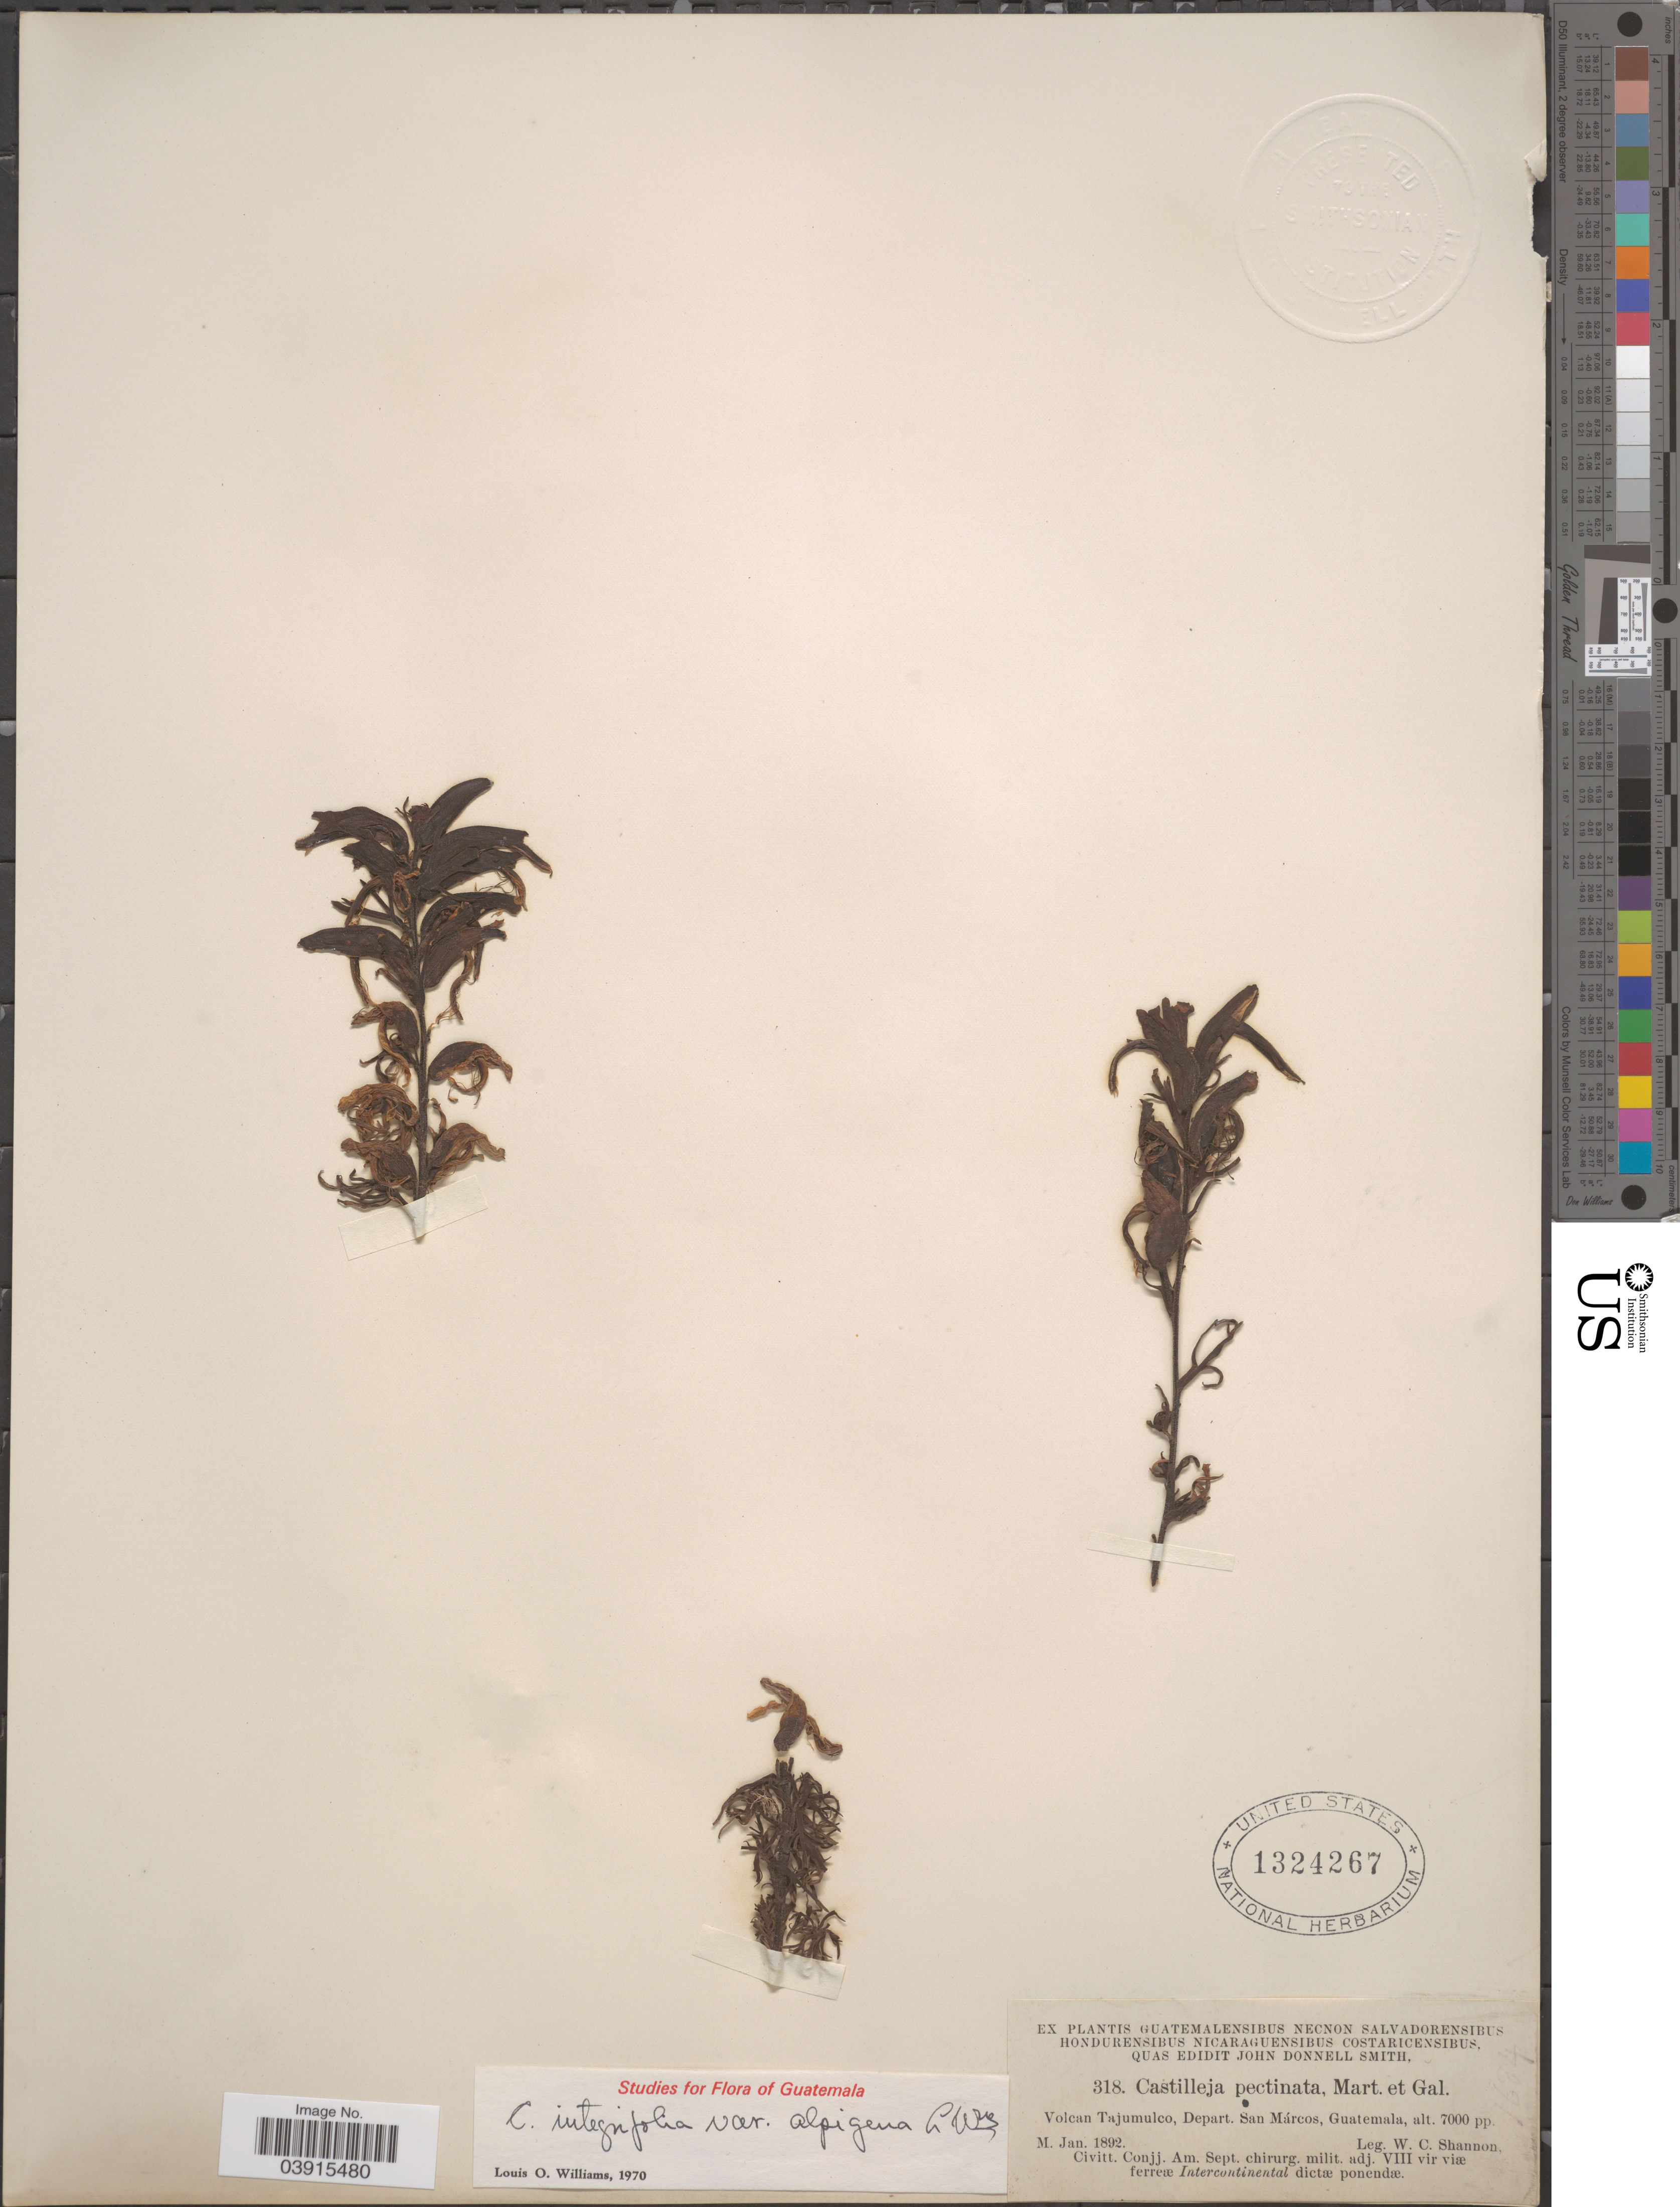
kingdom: Plantae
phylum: Tracheophyta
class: Magnoliopsida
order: Lamiales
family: Orobanchaceae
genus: Castilleja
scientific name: Castilleja pectinata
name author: M. Martens & Galeotti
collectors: W. C. Shannon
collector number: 318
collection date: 1892-01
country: Guatemala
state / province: San Marcos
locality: Volcan Tajumulco, Depart. San Márcos.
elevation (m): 2134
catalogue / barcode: US 1324267